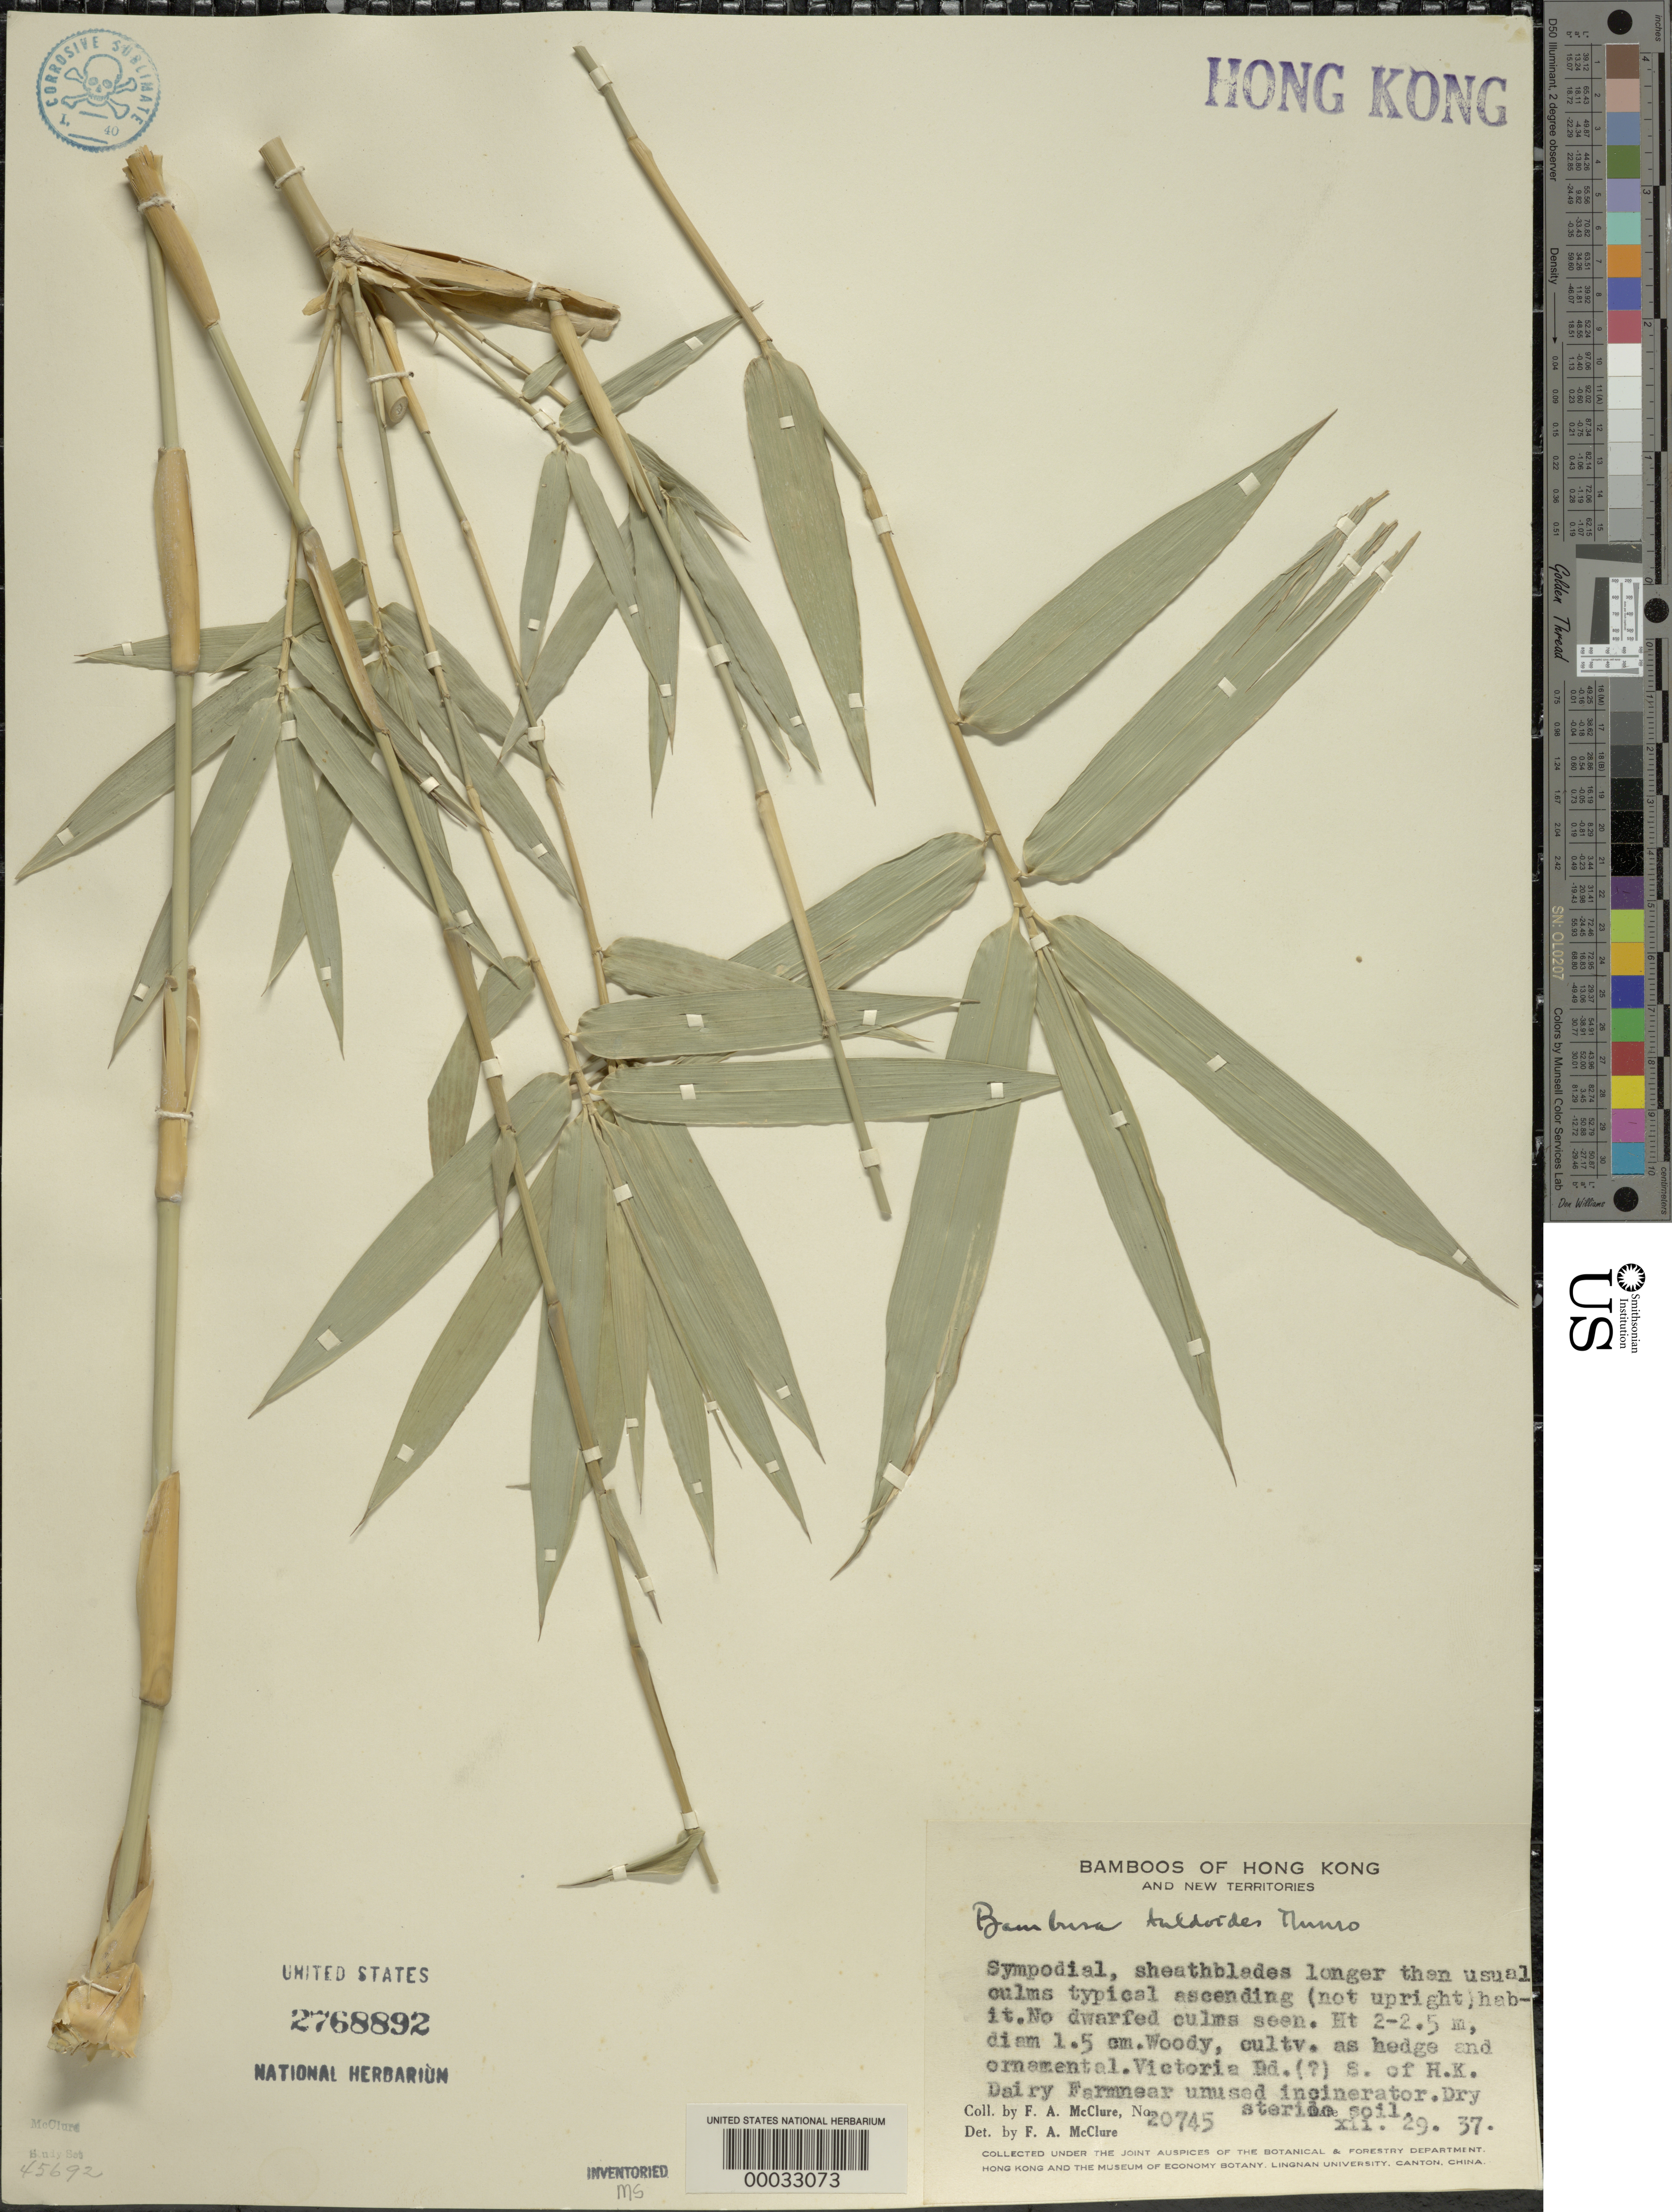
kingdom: Plantae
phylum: Tracheophyta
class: Liliopsida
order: Poales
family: Poaceae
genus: Bambusa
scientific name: Bambusa tuldoides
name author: Munro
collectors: F. A. McClure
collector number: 20745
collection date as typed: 29 Dec 1937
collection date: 1937-12-29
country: China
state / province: Hong Kong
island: Hong Kong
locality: Victoria rd. (?), s of hong kong dairy farm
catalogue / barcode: US 2768892